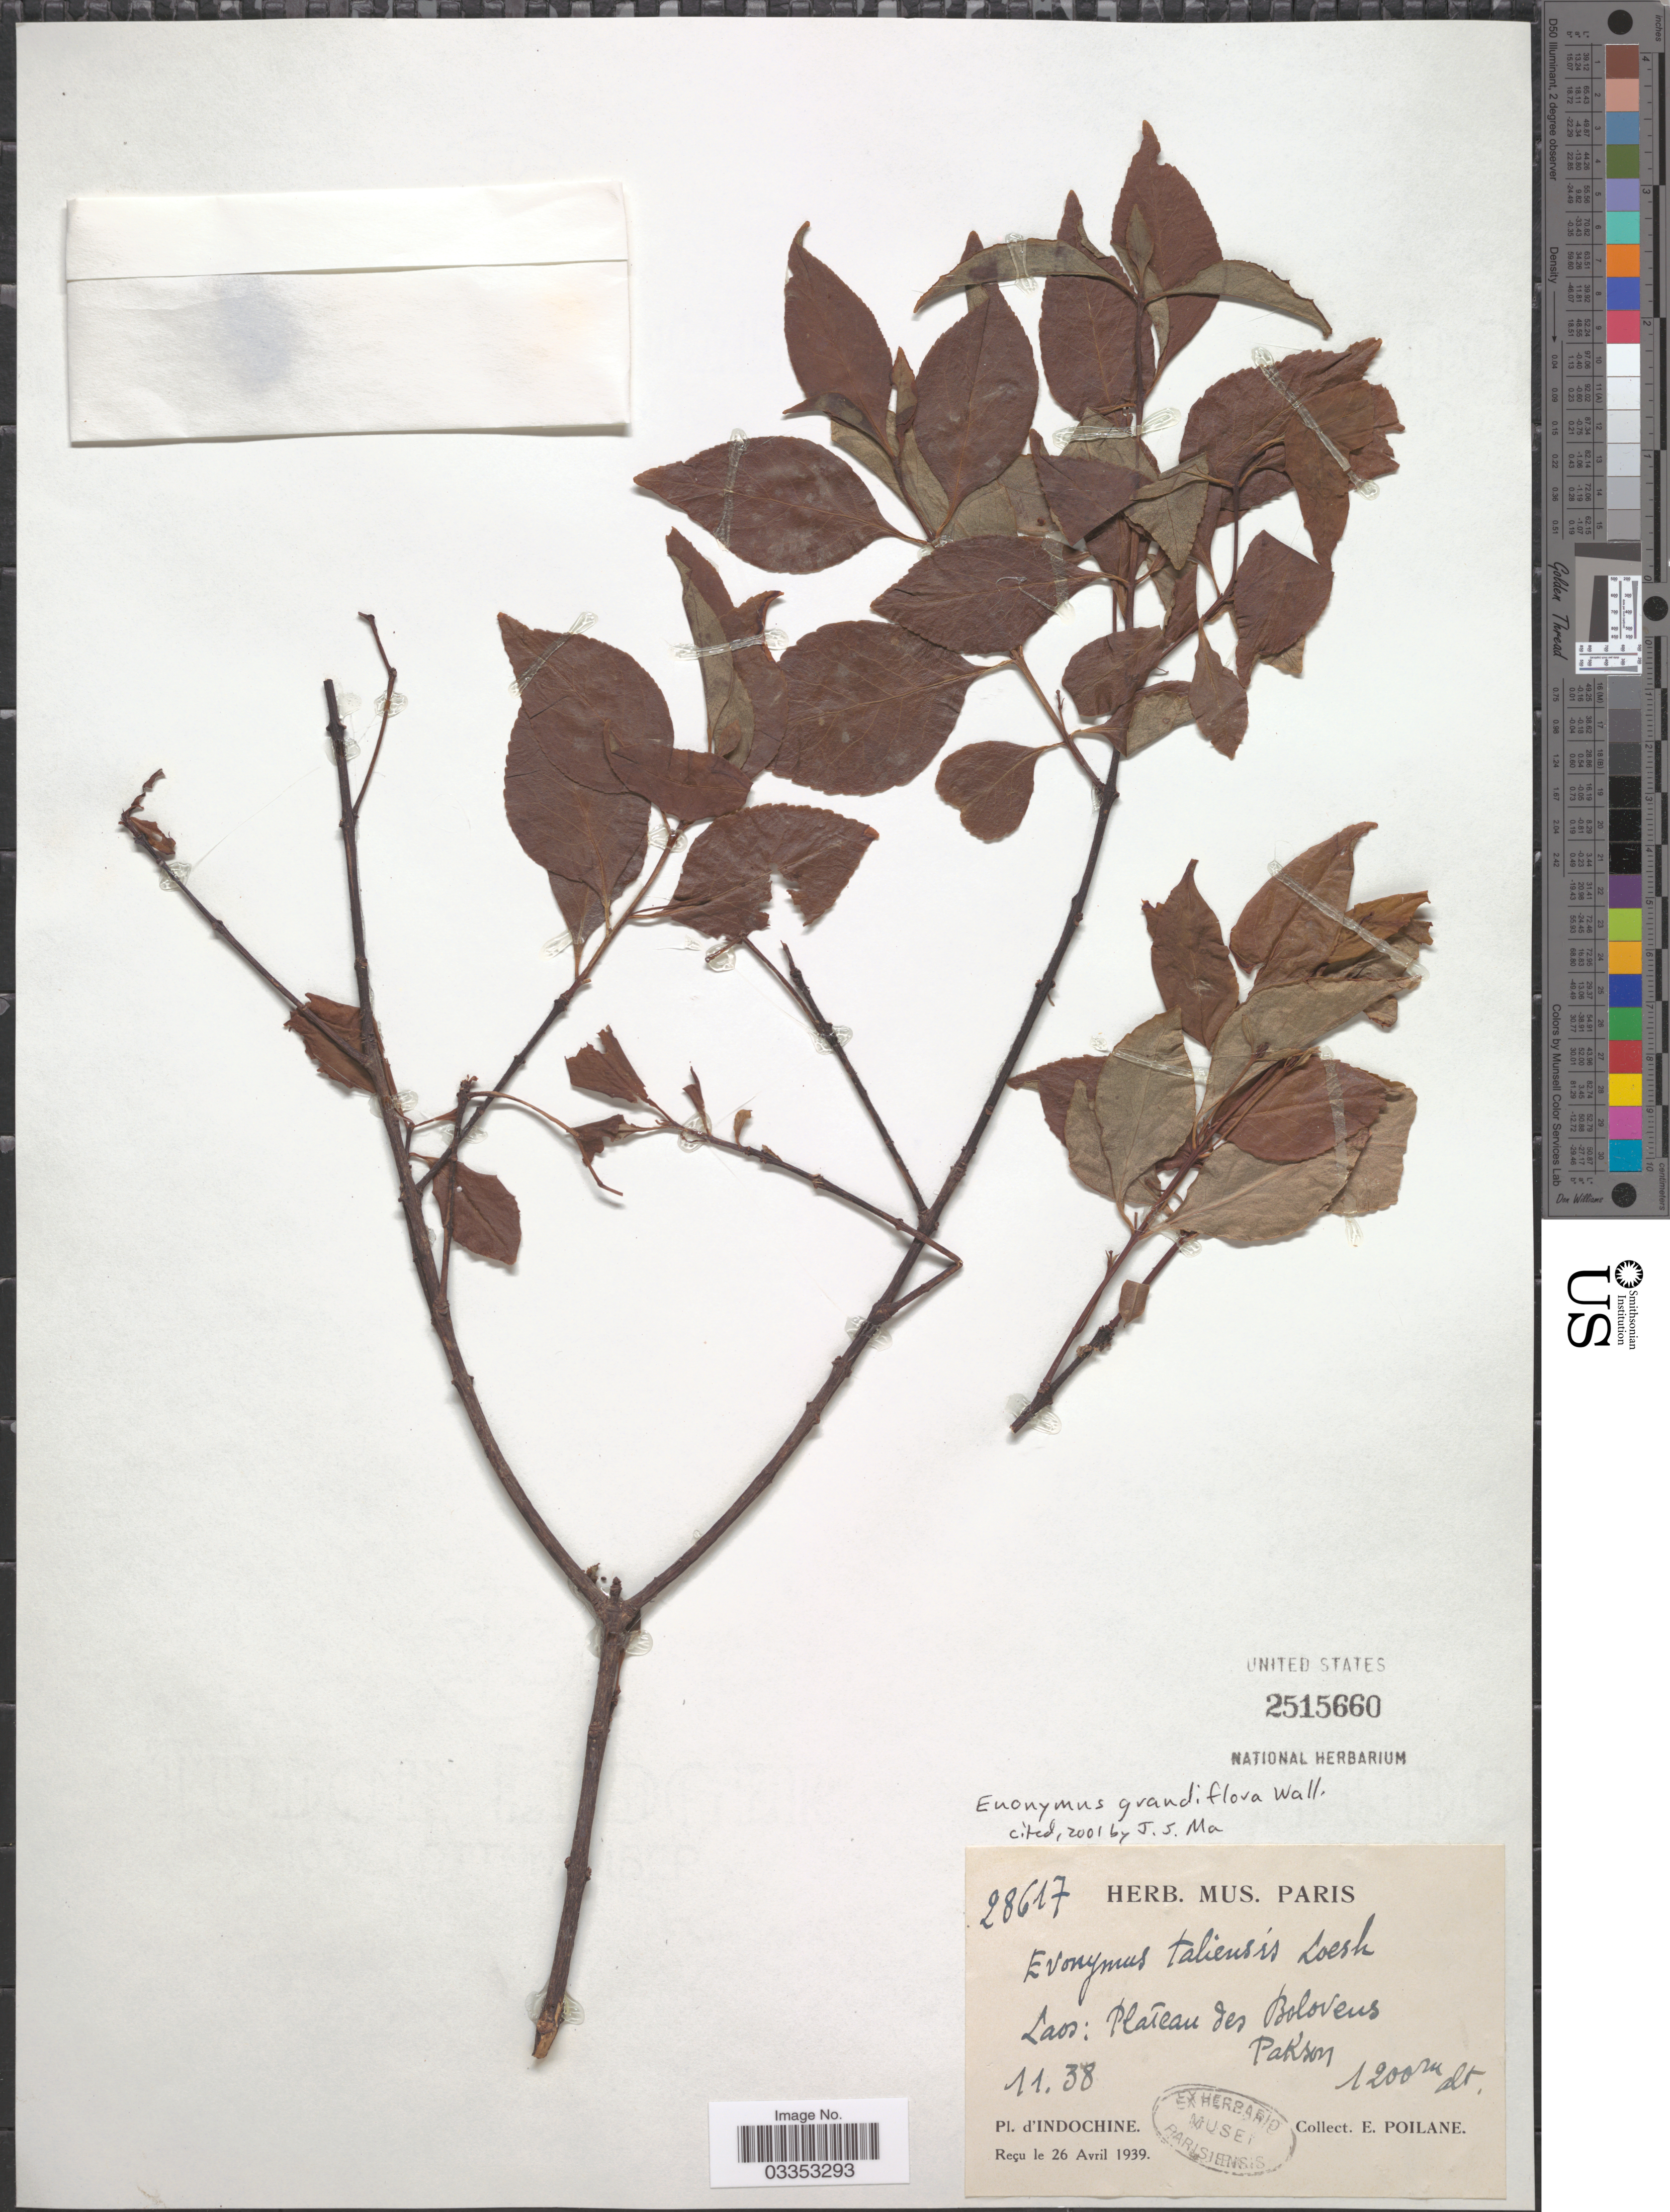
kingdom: Plantae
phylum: Tracheophyta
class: Magnoliopsida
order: Celastrales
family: Celastraceae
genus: Euonymus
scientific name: Euonymus grandiflorus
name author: Wall.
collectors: E. Poilane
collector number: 28617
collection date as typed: Transcribed d/m/y: /11/38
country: Laos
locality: Plateau des Bolovens, Pakson.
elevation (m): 1200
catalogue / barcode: US 2515660